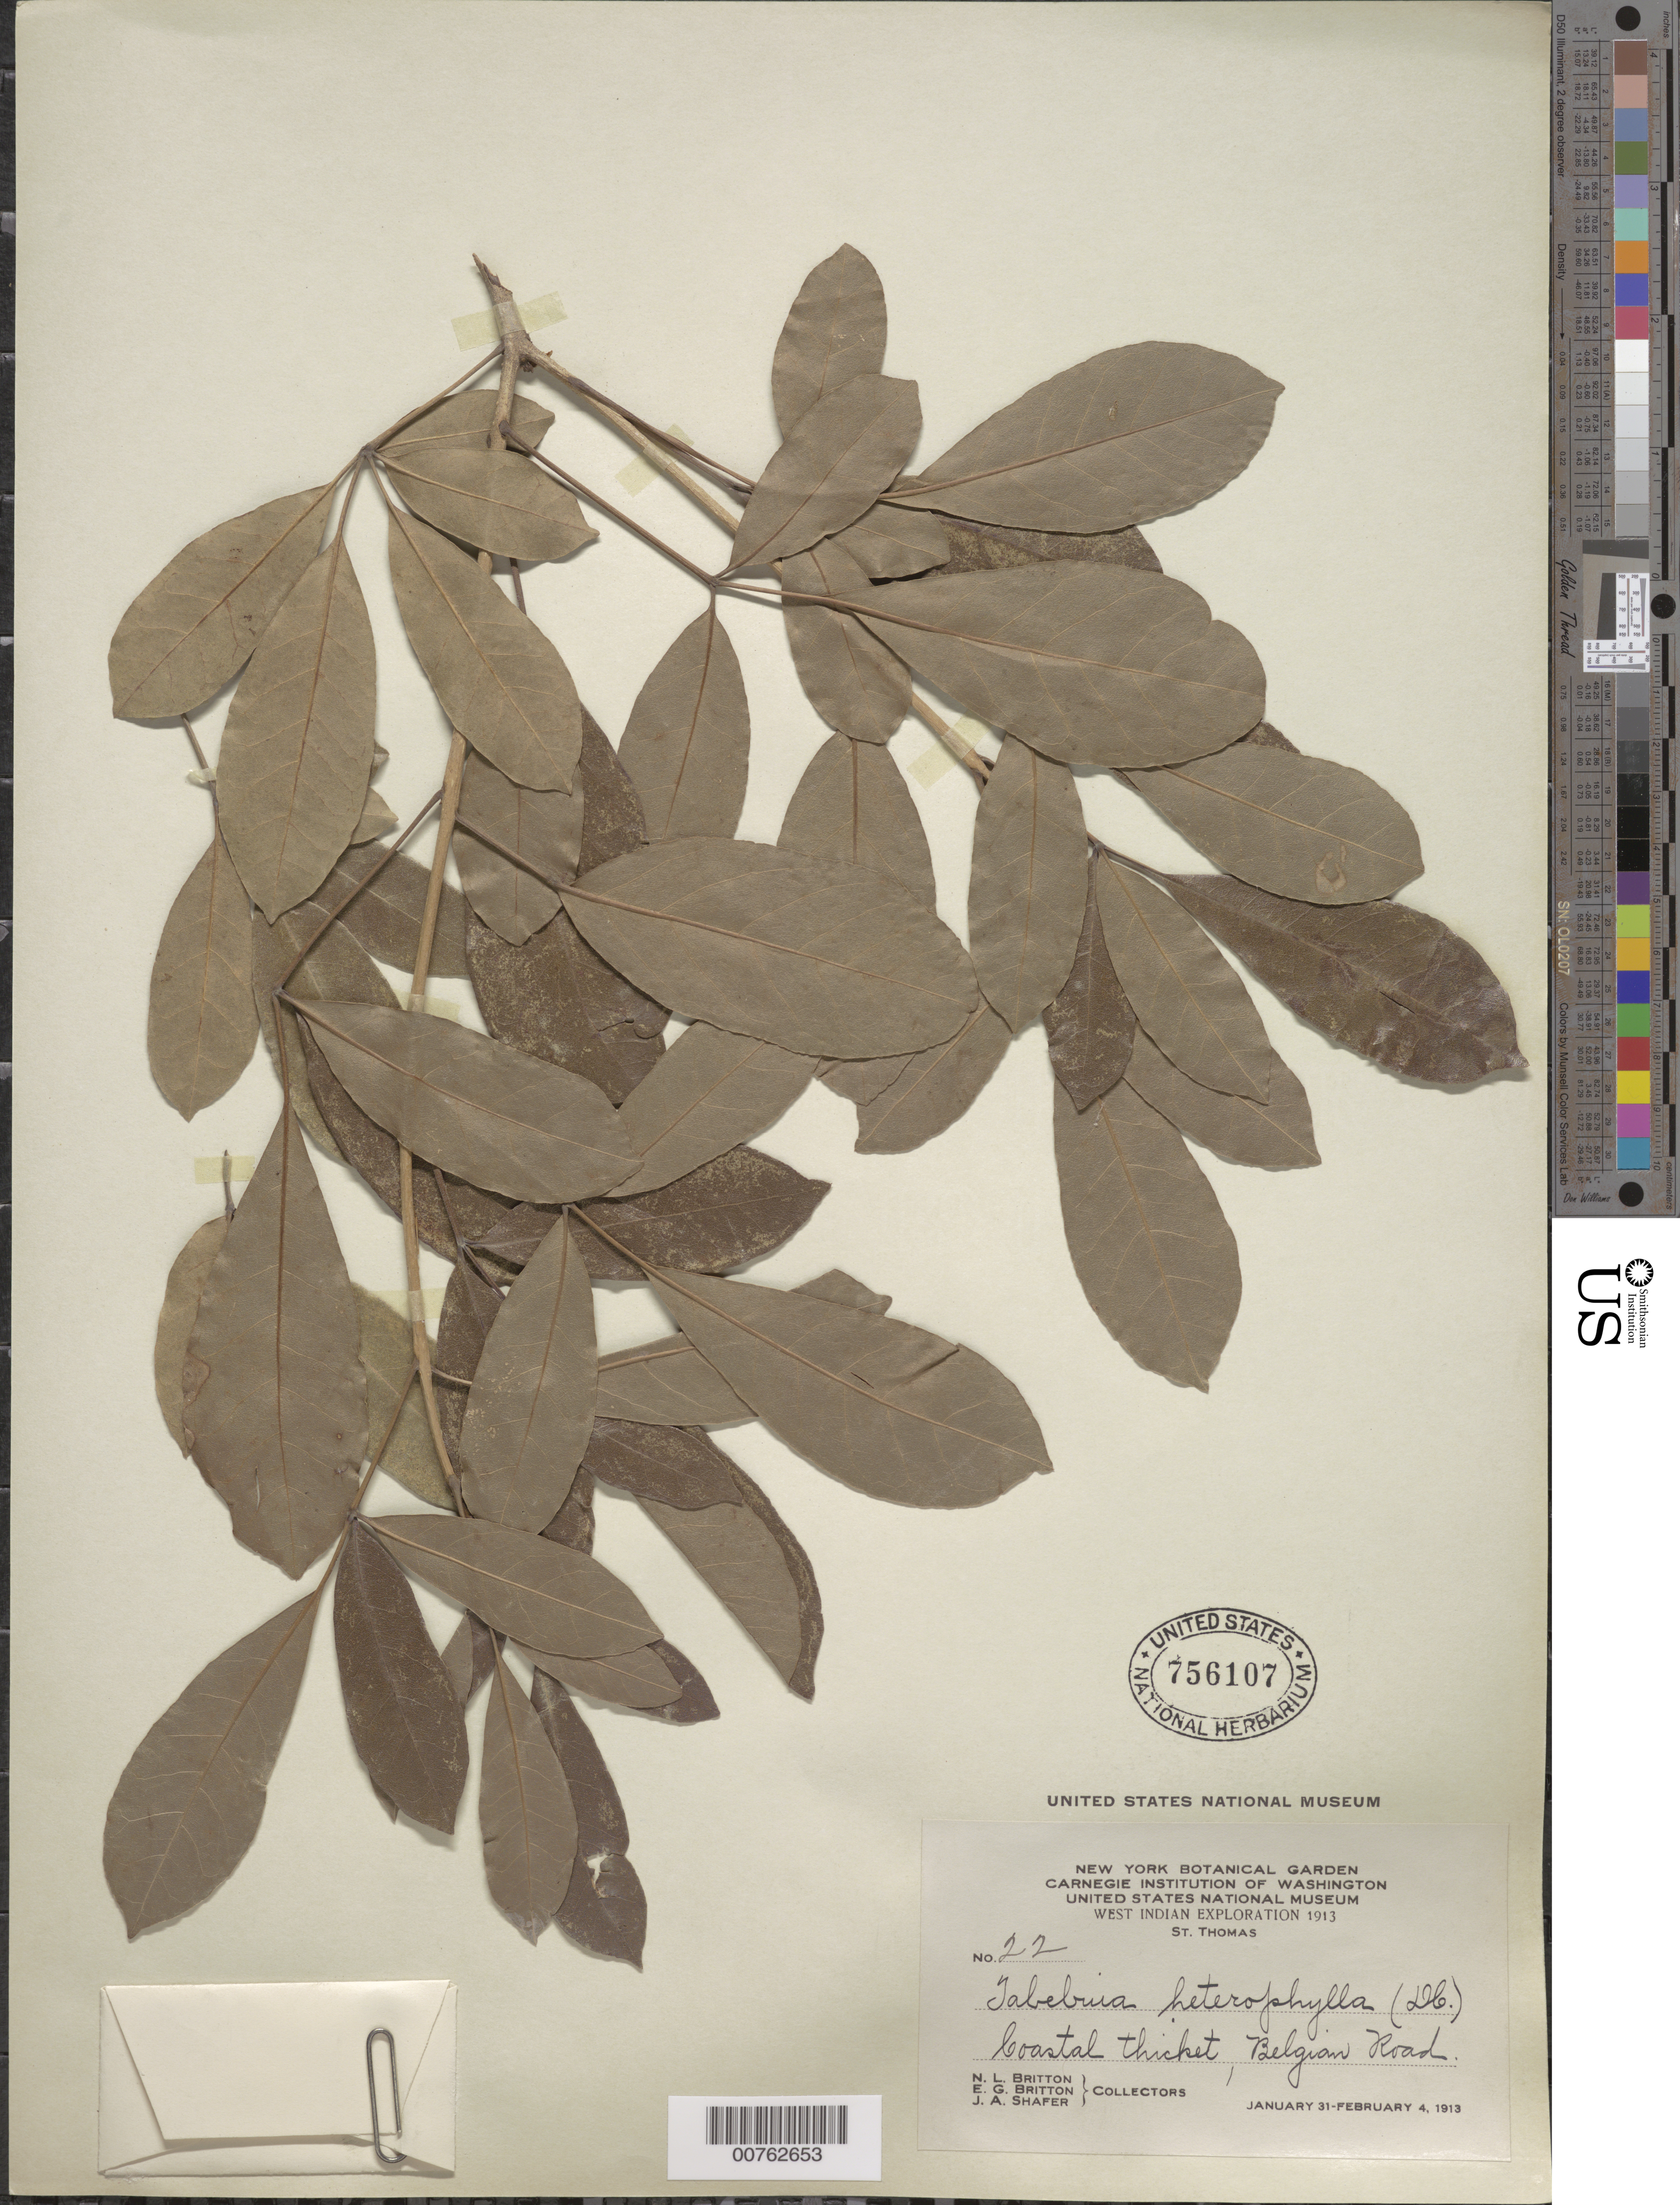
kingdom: Plantae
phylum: Tracheophyta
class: Magnoliopsida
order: Lamiales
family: Bignoniaceae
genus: Tabebuia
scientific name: Tabebuia heterophylla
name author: (DC.) Britton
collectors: N. Britton, E. G. Britton & J. A. Shafer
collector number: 22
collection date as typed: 31 Jan 1913 to 04 Feb 1913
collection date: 1913-01-31/1913-02-04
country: U.S. Virgin Islands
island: St. Thomas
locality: Belgian Road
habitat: Coastal thicket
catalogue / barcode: US 756107